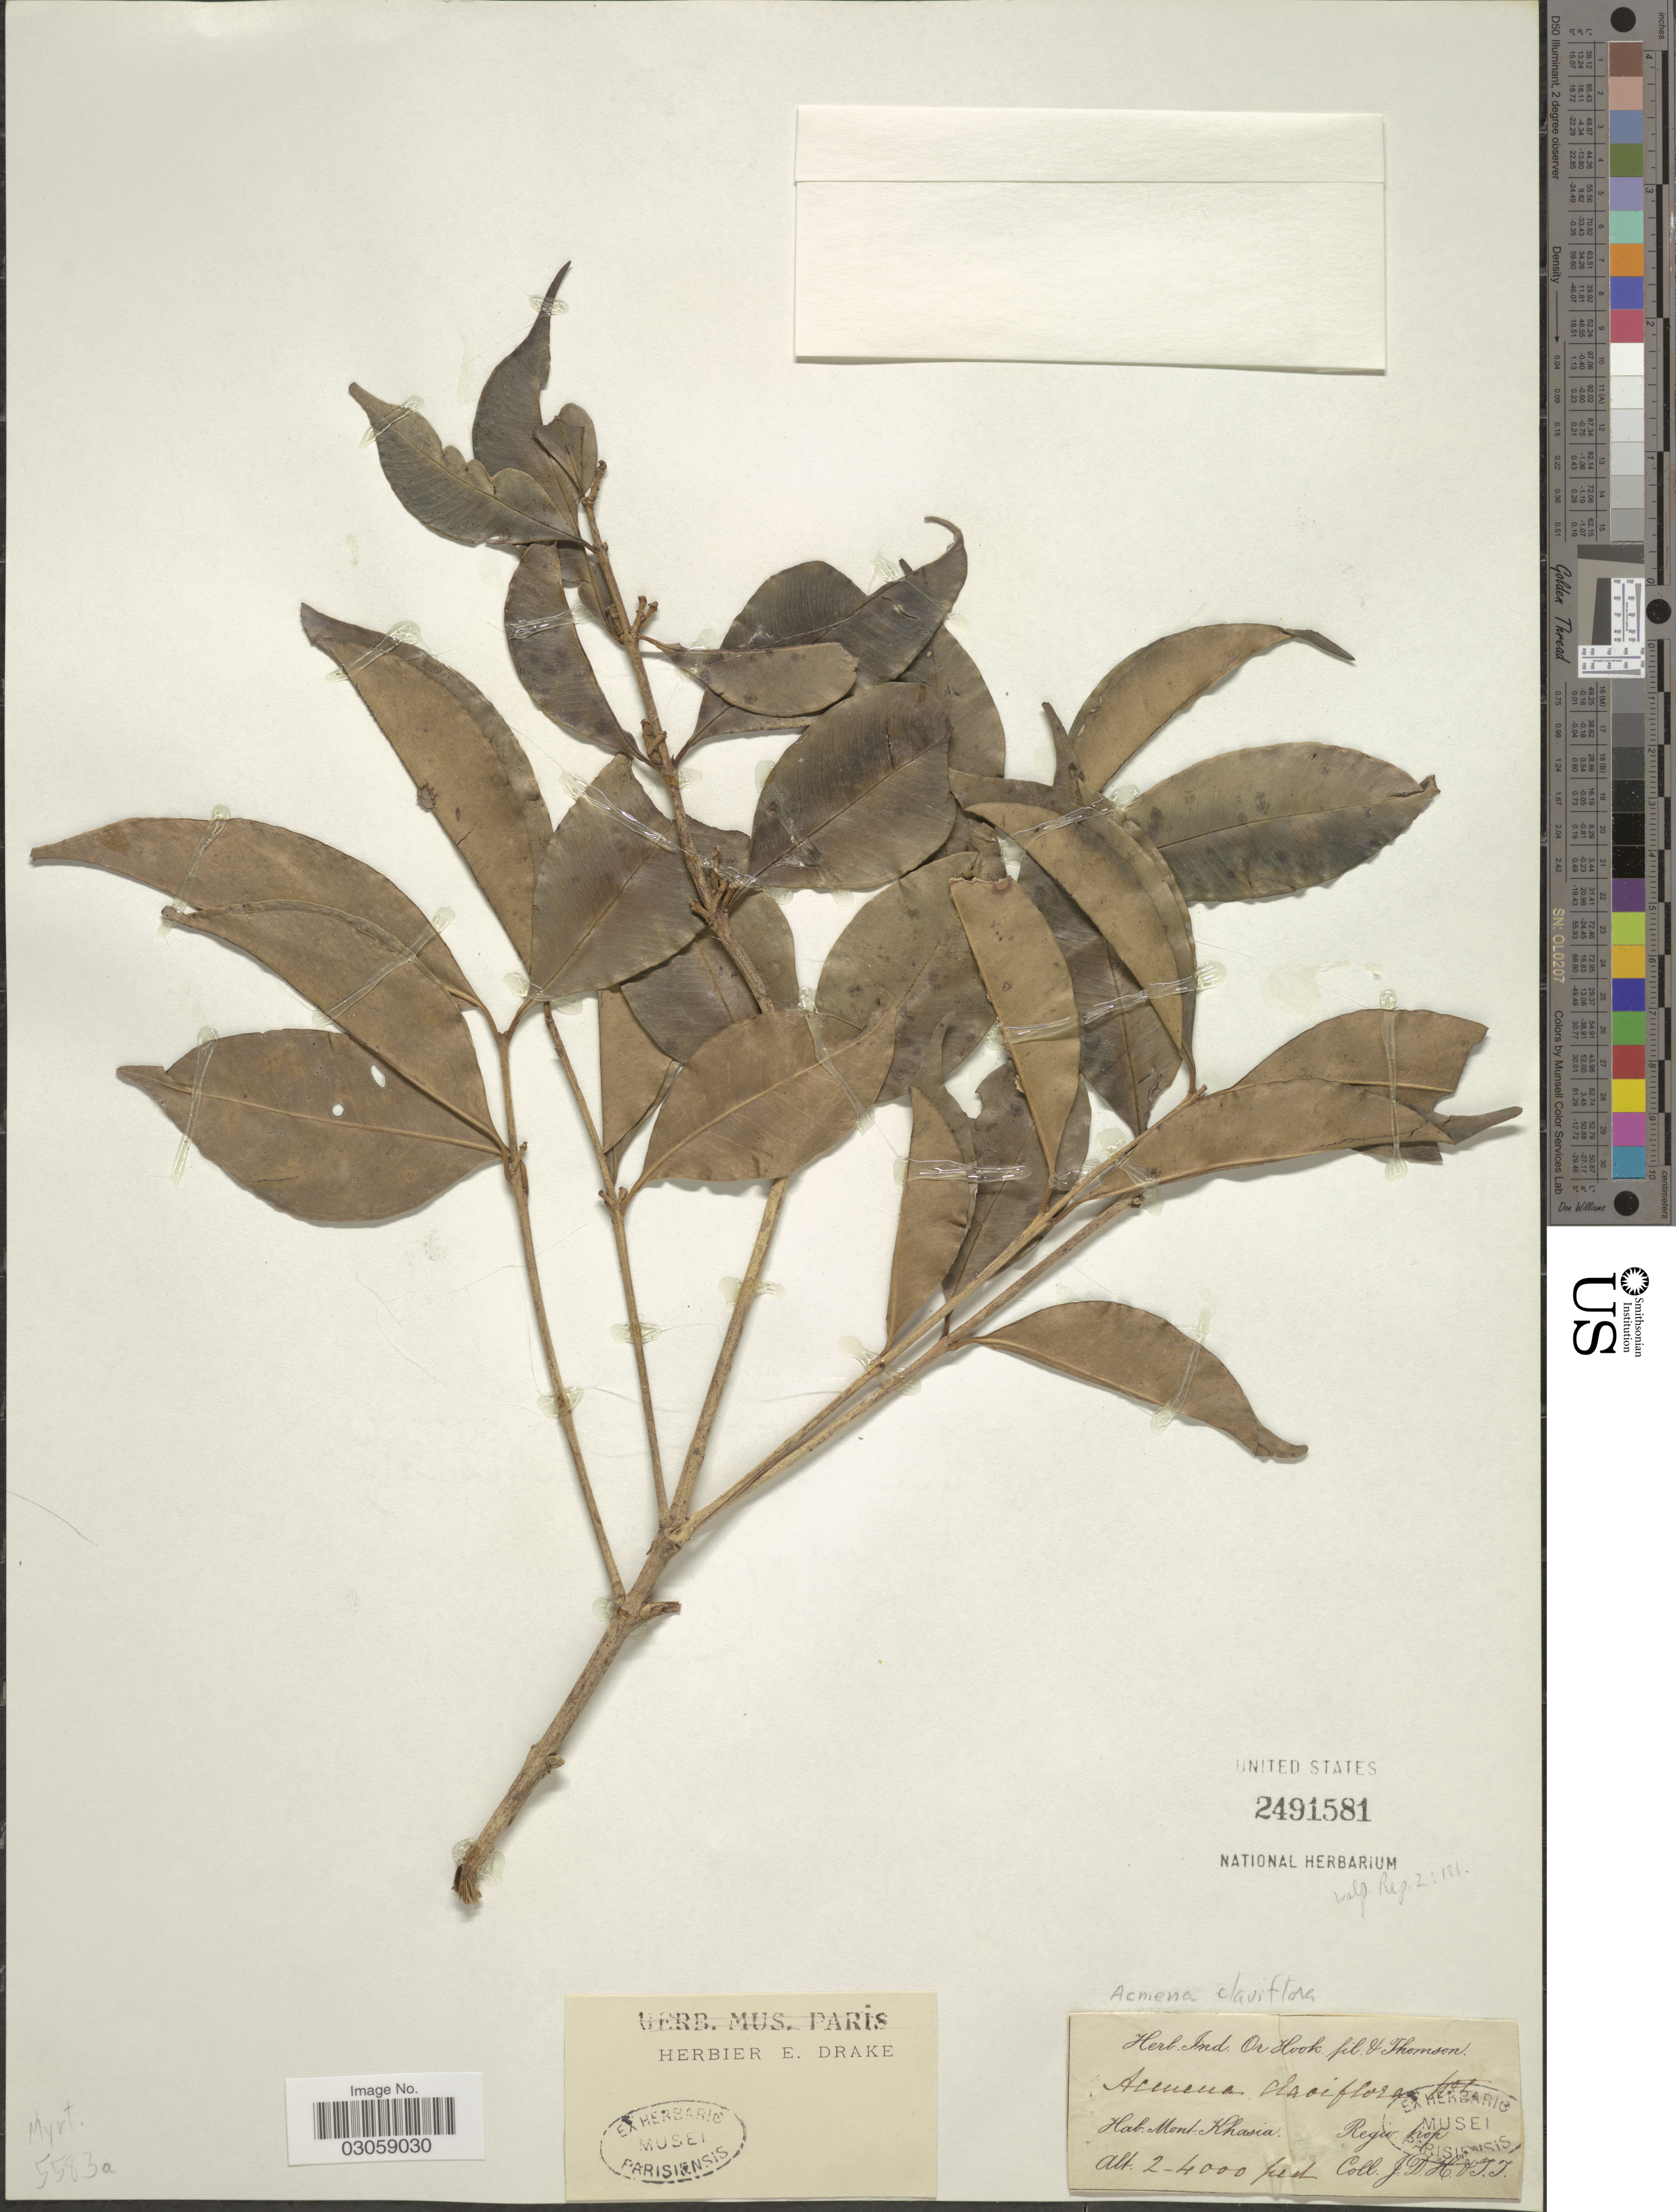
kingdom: Plantae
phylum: Tracheophyta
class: Magnoliopsida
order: Myrtales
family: Myrtaceae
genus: Syzygium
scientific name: Syzygium claviflorum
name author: (Roxb.) Wall. ex Steud.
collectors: J. D. Hooker & T. Thomson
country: India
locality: Mont. Khasia, Regio. trop.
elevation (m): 610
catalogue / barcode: US 2491581